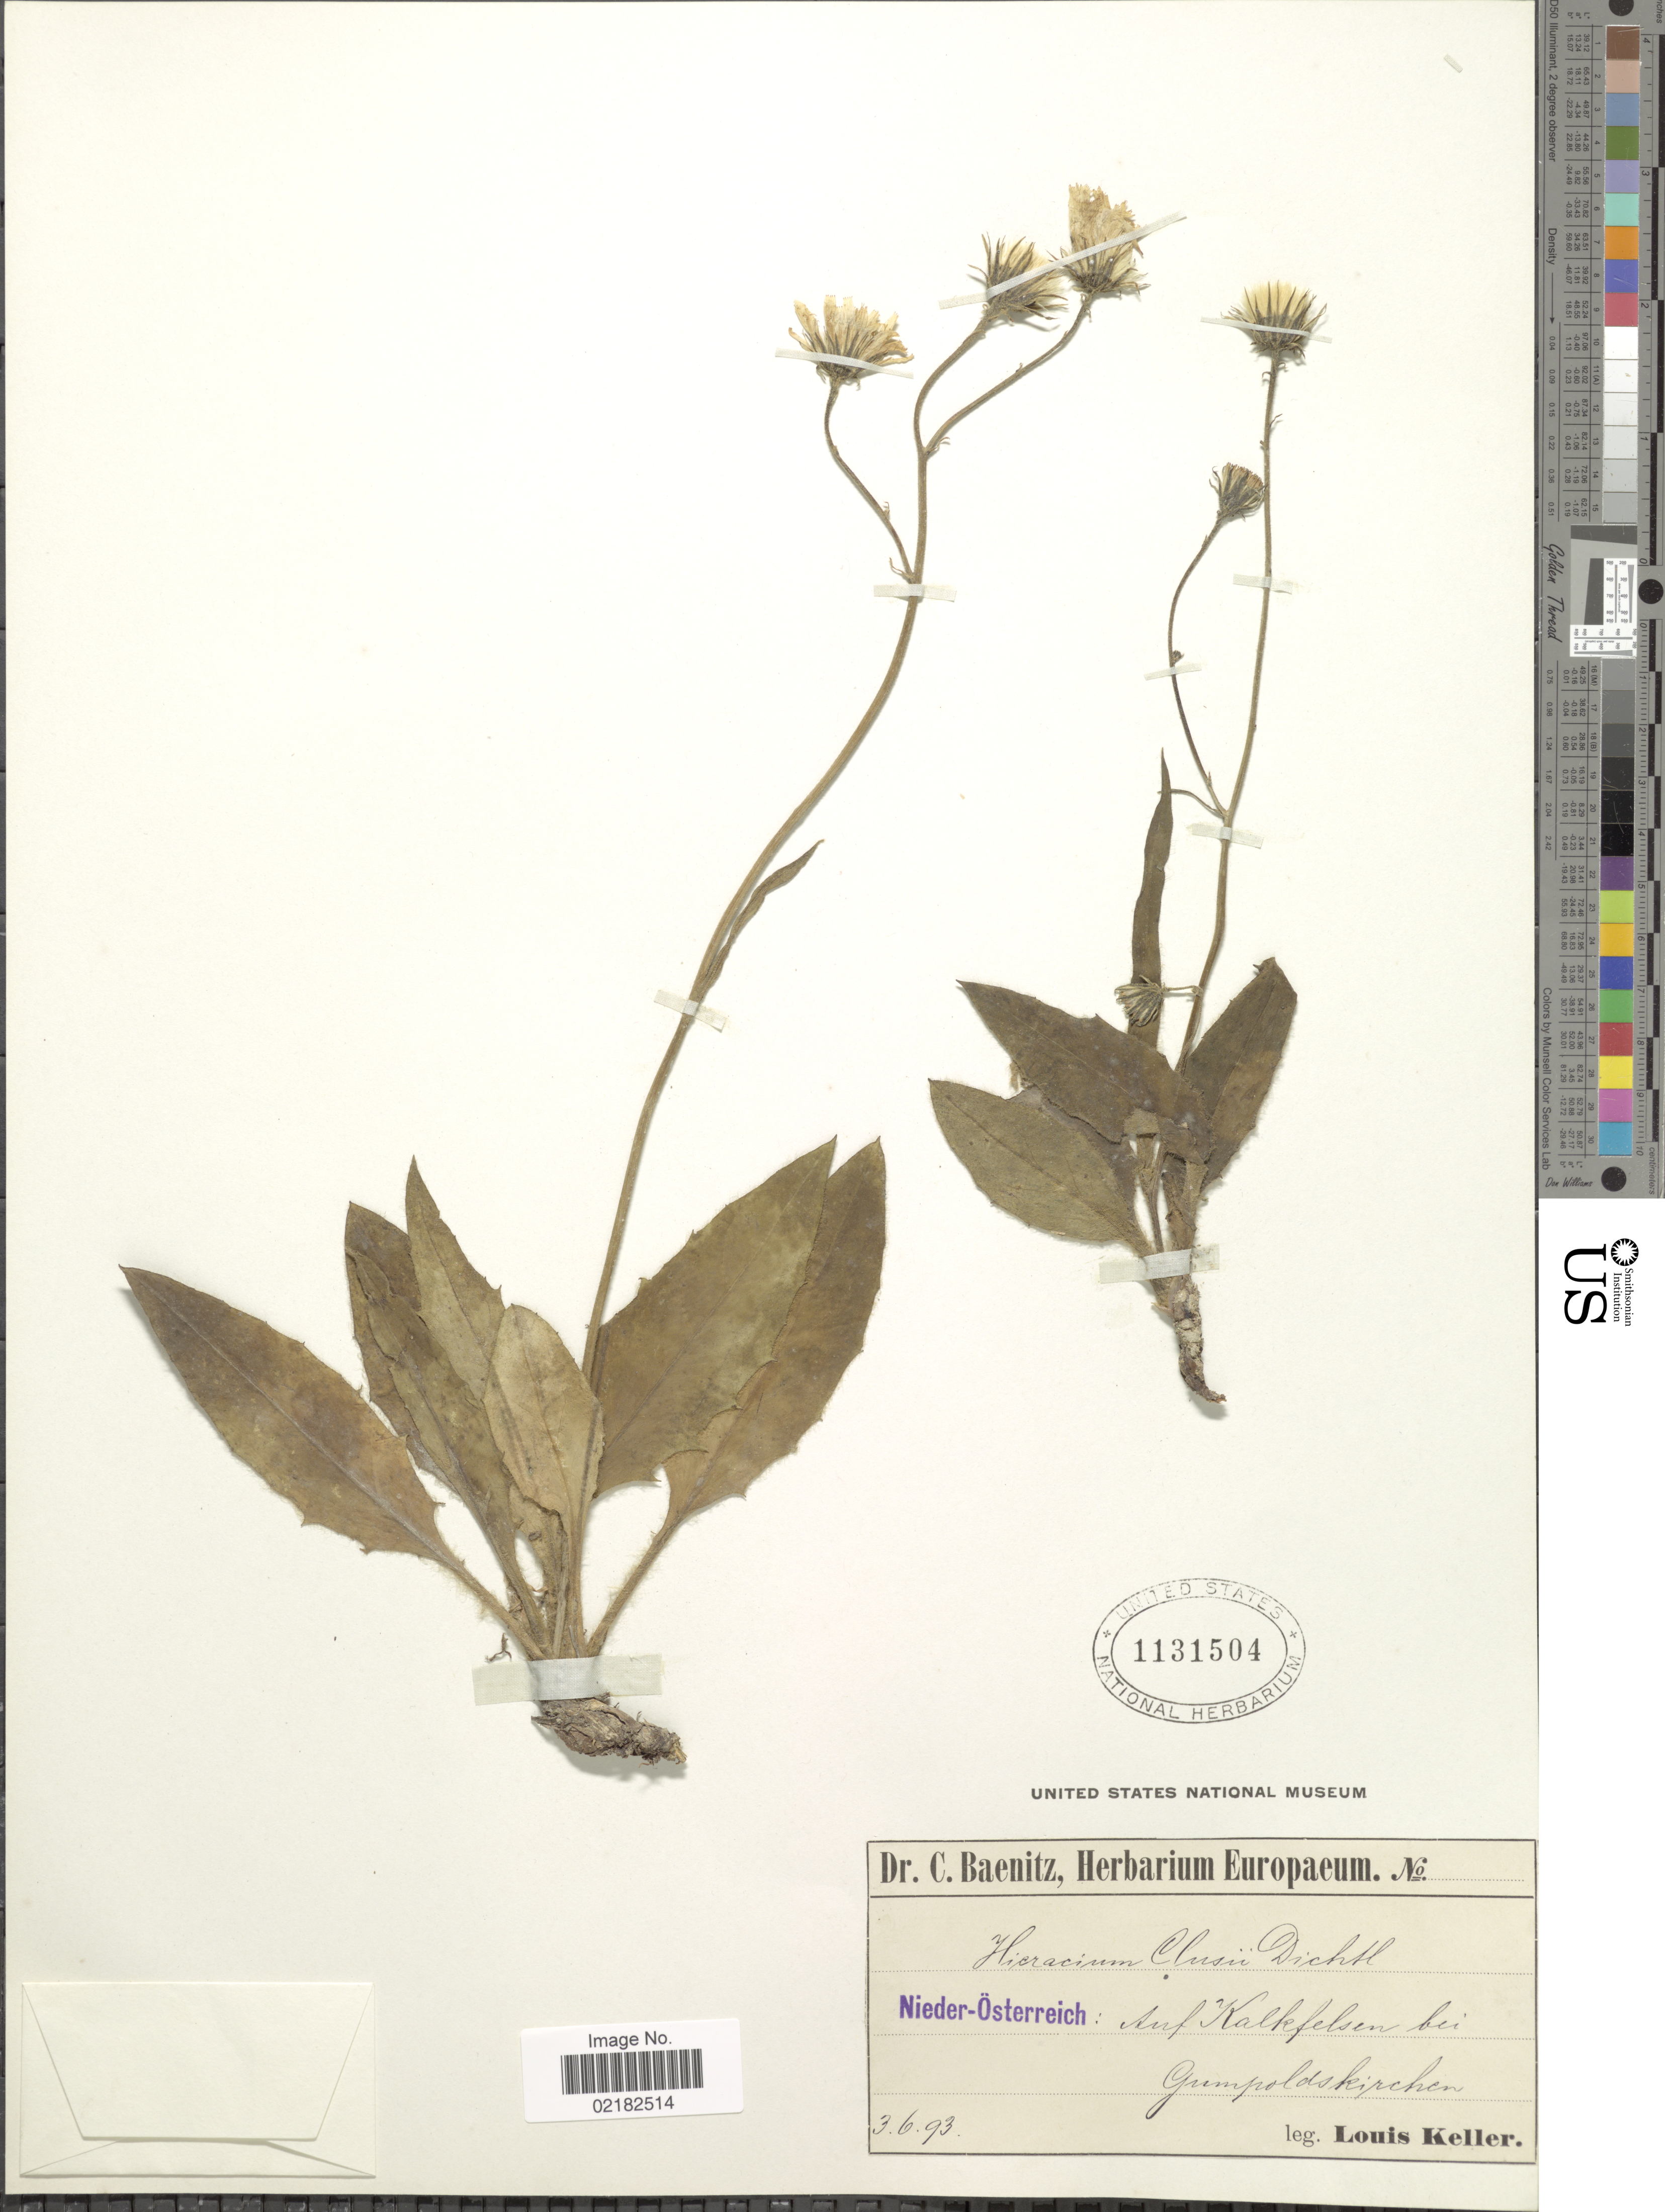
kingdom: Plantae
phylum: Tracheophyta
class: Magnoliopsida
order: Asterales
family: Asteraceae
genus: Hieracium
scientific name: Hieracium sommerfeltii subsp. clusii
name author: (Dichtl) Zahn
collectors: L. F. Keller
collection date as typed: Transcribed d/m/y: 3/6/93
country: Austria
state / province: Niederosterreich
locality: Nieder-Osterreich, auf Kalkfelsen bei Gumpoldskirchen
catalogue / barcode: US 1131504